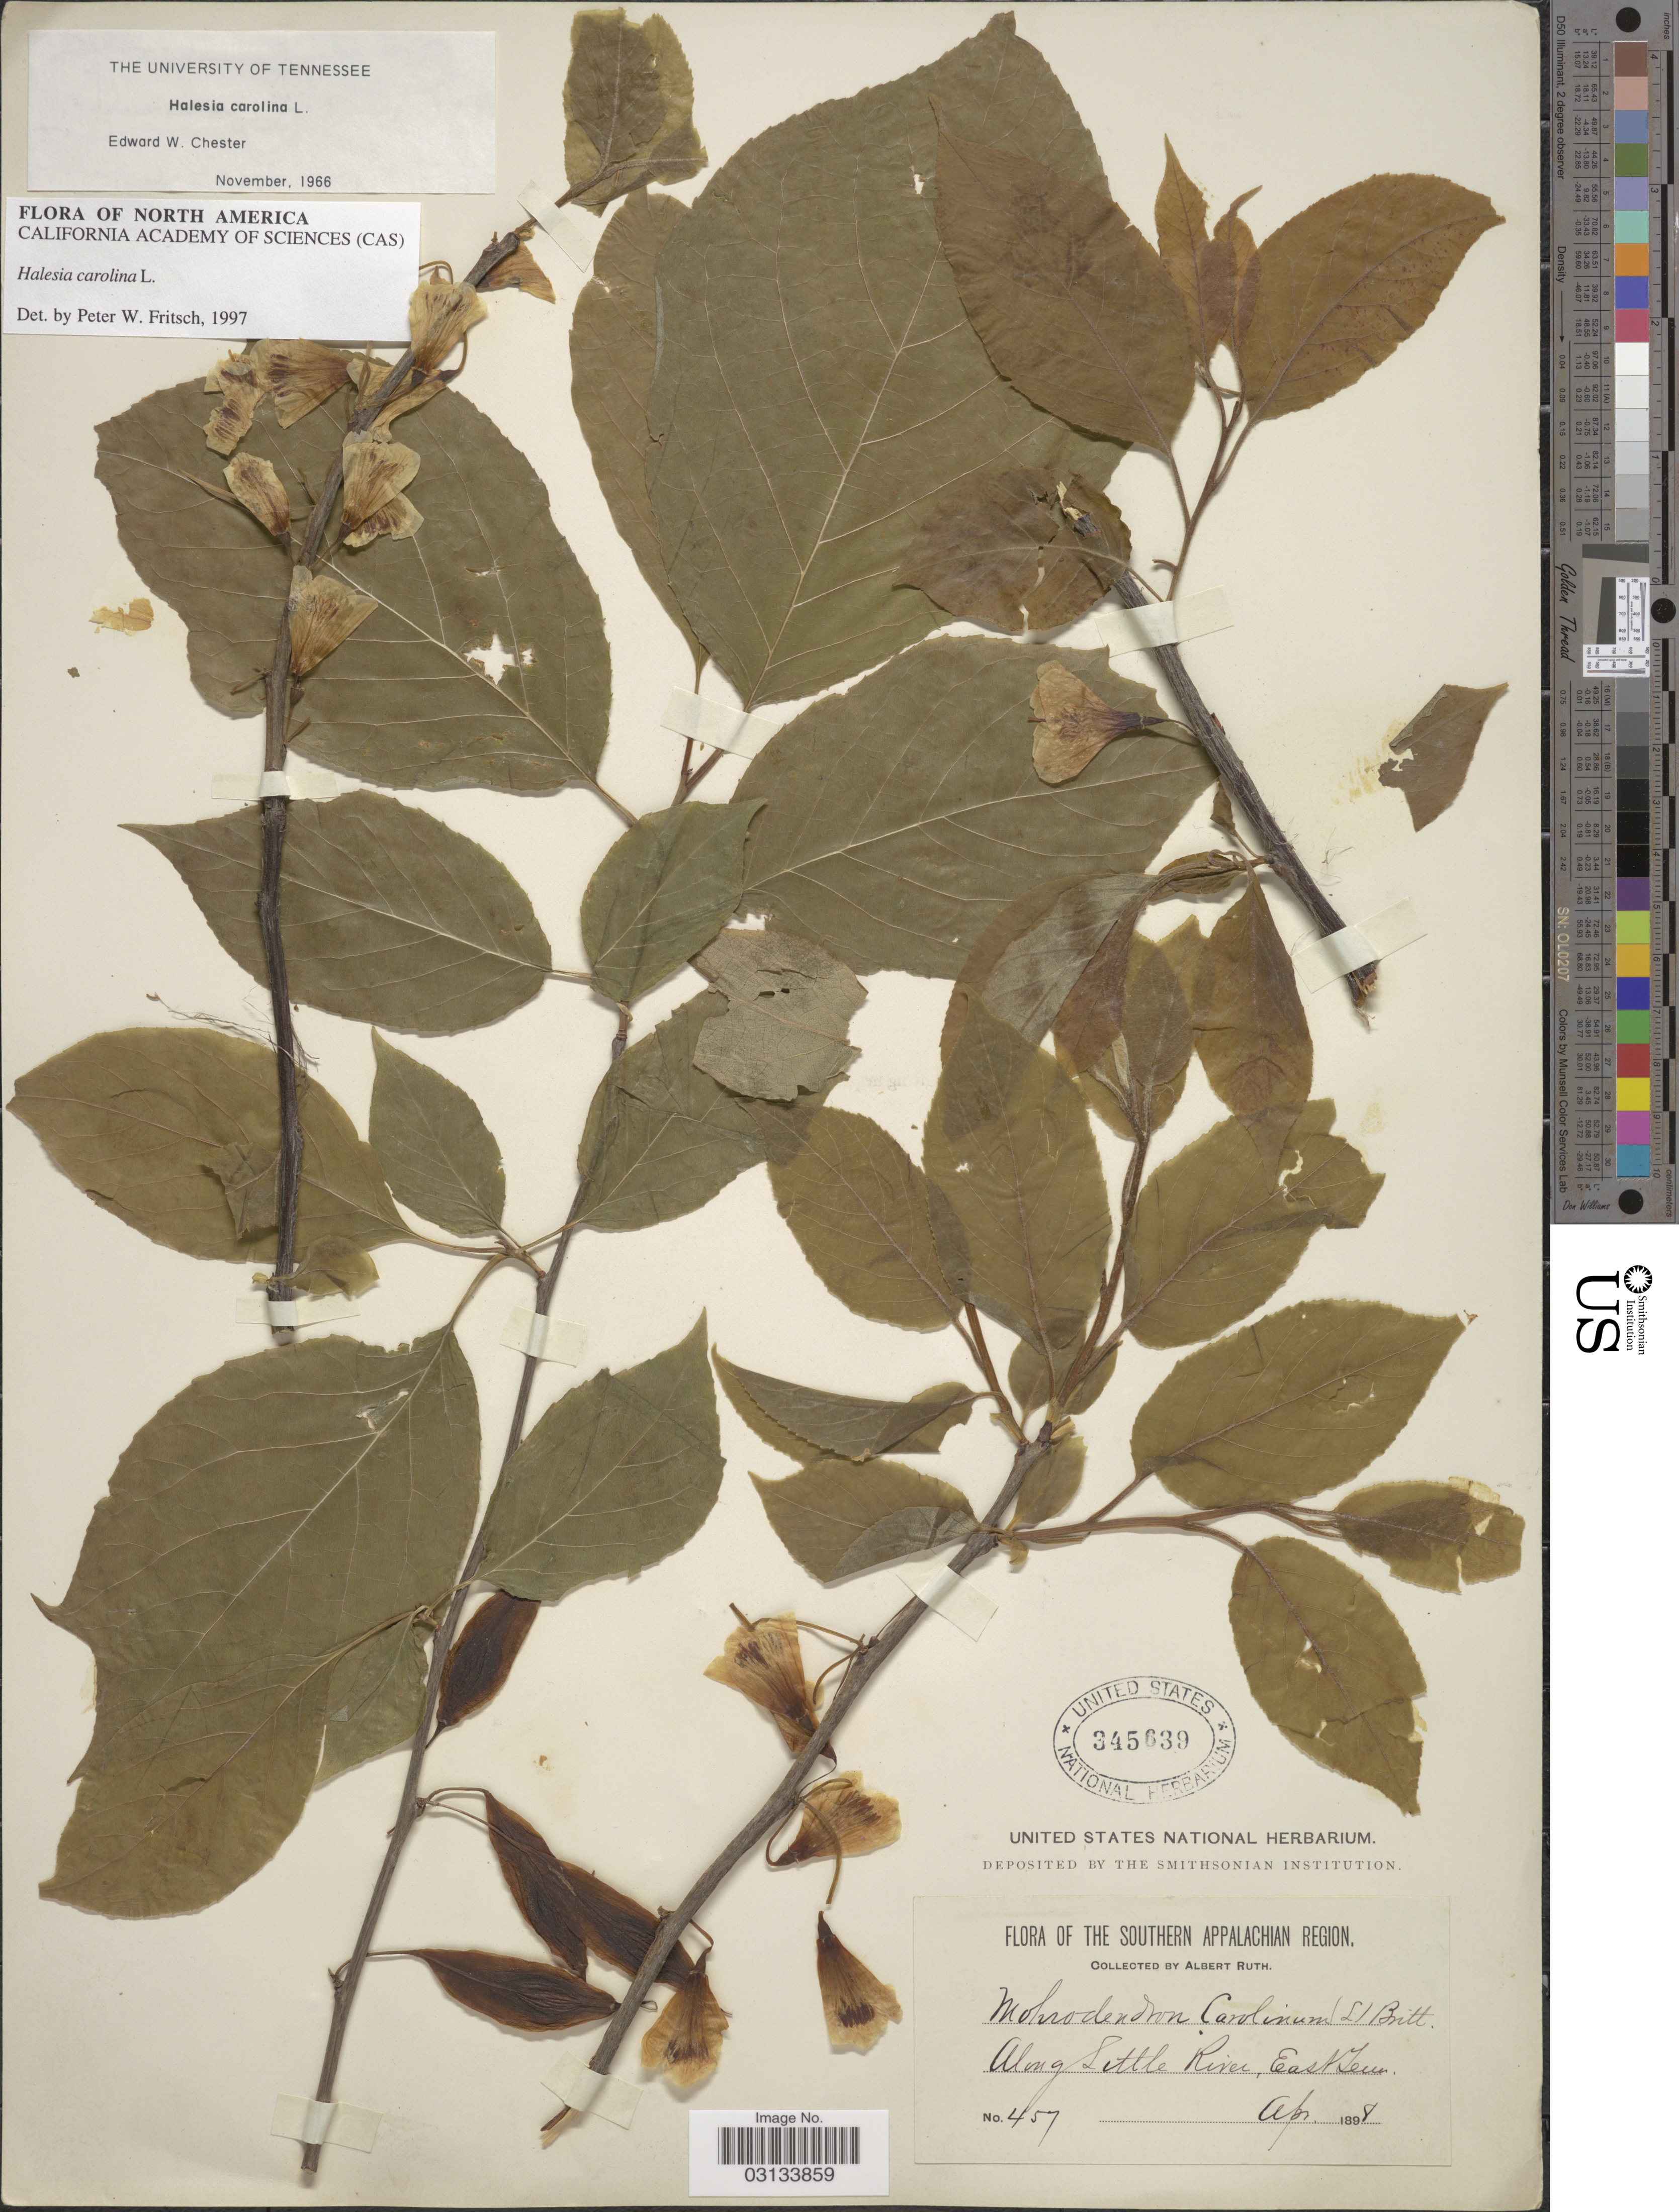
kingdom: Plantae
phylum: Tracheophyta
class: Magnoliopsida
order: Ericales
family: Styracaceae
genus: Halesia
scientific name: Halesia carolina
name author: L.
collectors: A. Ruth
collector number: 457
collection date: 1898-04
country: United States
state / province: Tennessee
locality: The Southern Appalachian Region. Along Little River, East Tenn.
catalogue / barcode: US 345639